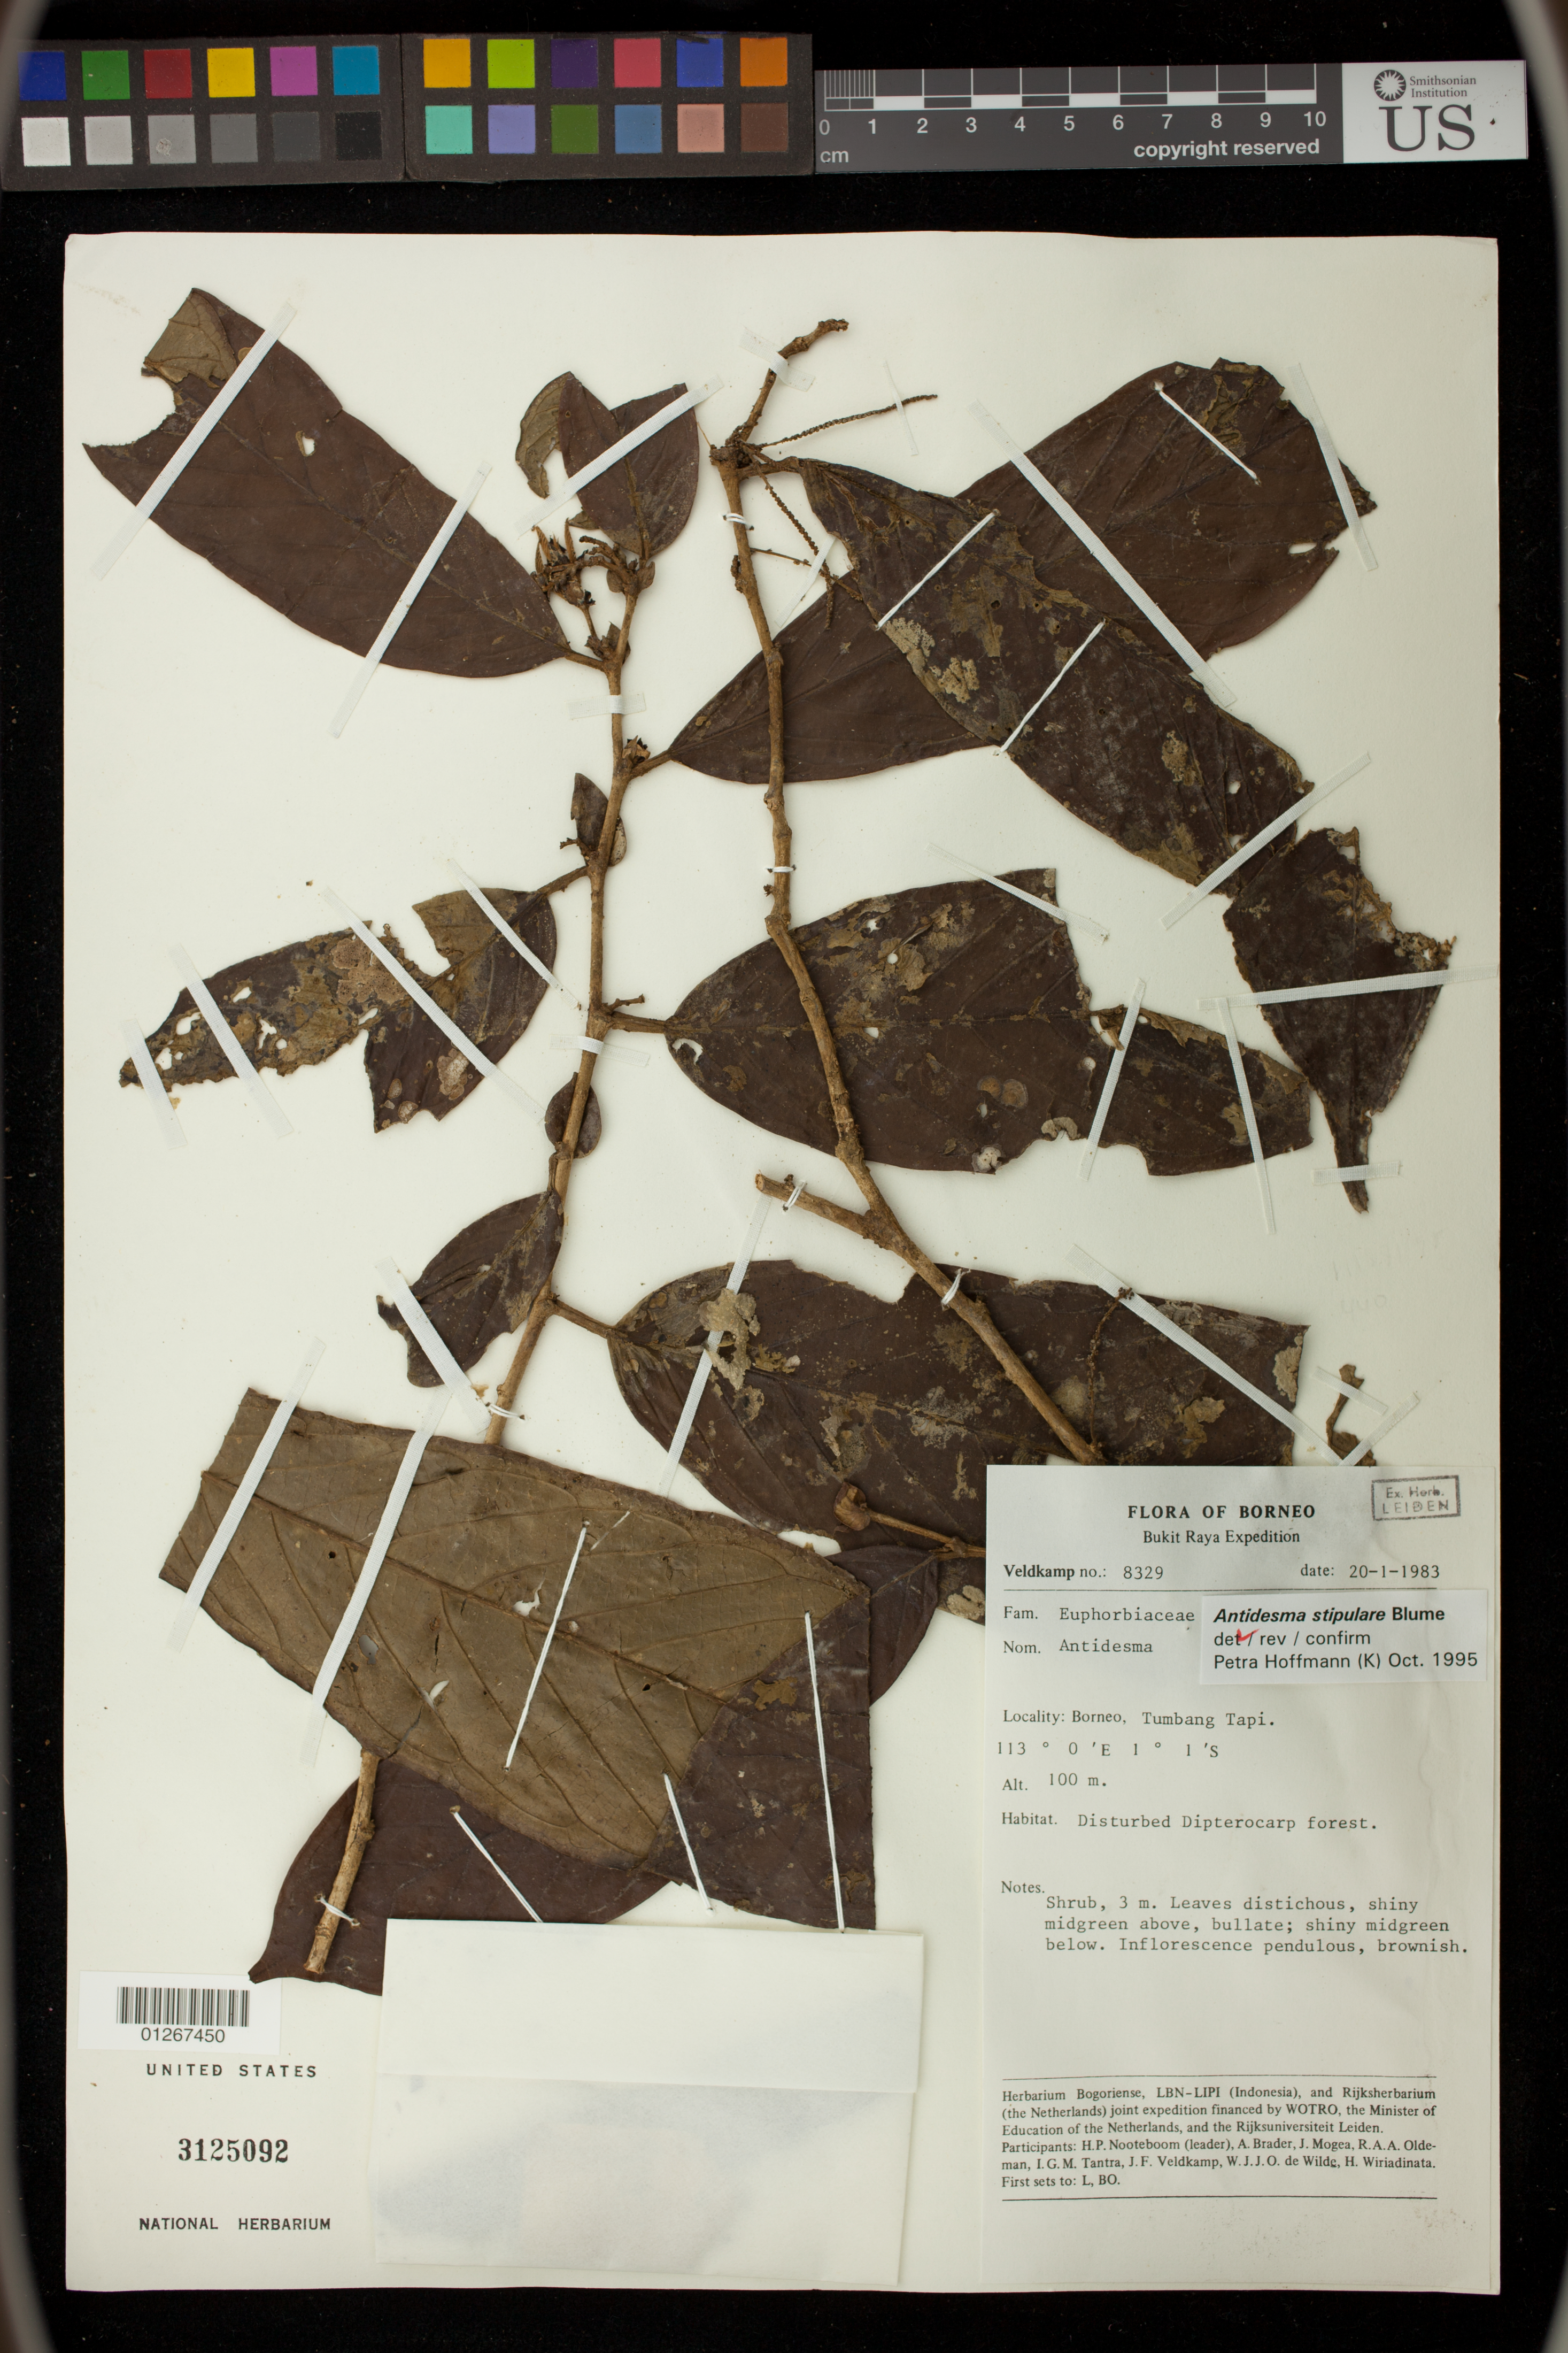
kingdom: Plantae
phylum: Tracheophyta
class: Magnoliopsida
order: Malpighiales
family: Phyllanthaceae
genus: Antidesma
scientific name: Antidesma stipulare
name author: Blume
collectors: J. F. Veldkamp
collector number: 8329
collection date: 1983-01-20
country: Indonesia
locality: Borneo. Tumbang Tapi.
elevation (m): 100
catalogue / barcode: US 3125092